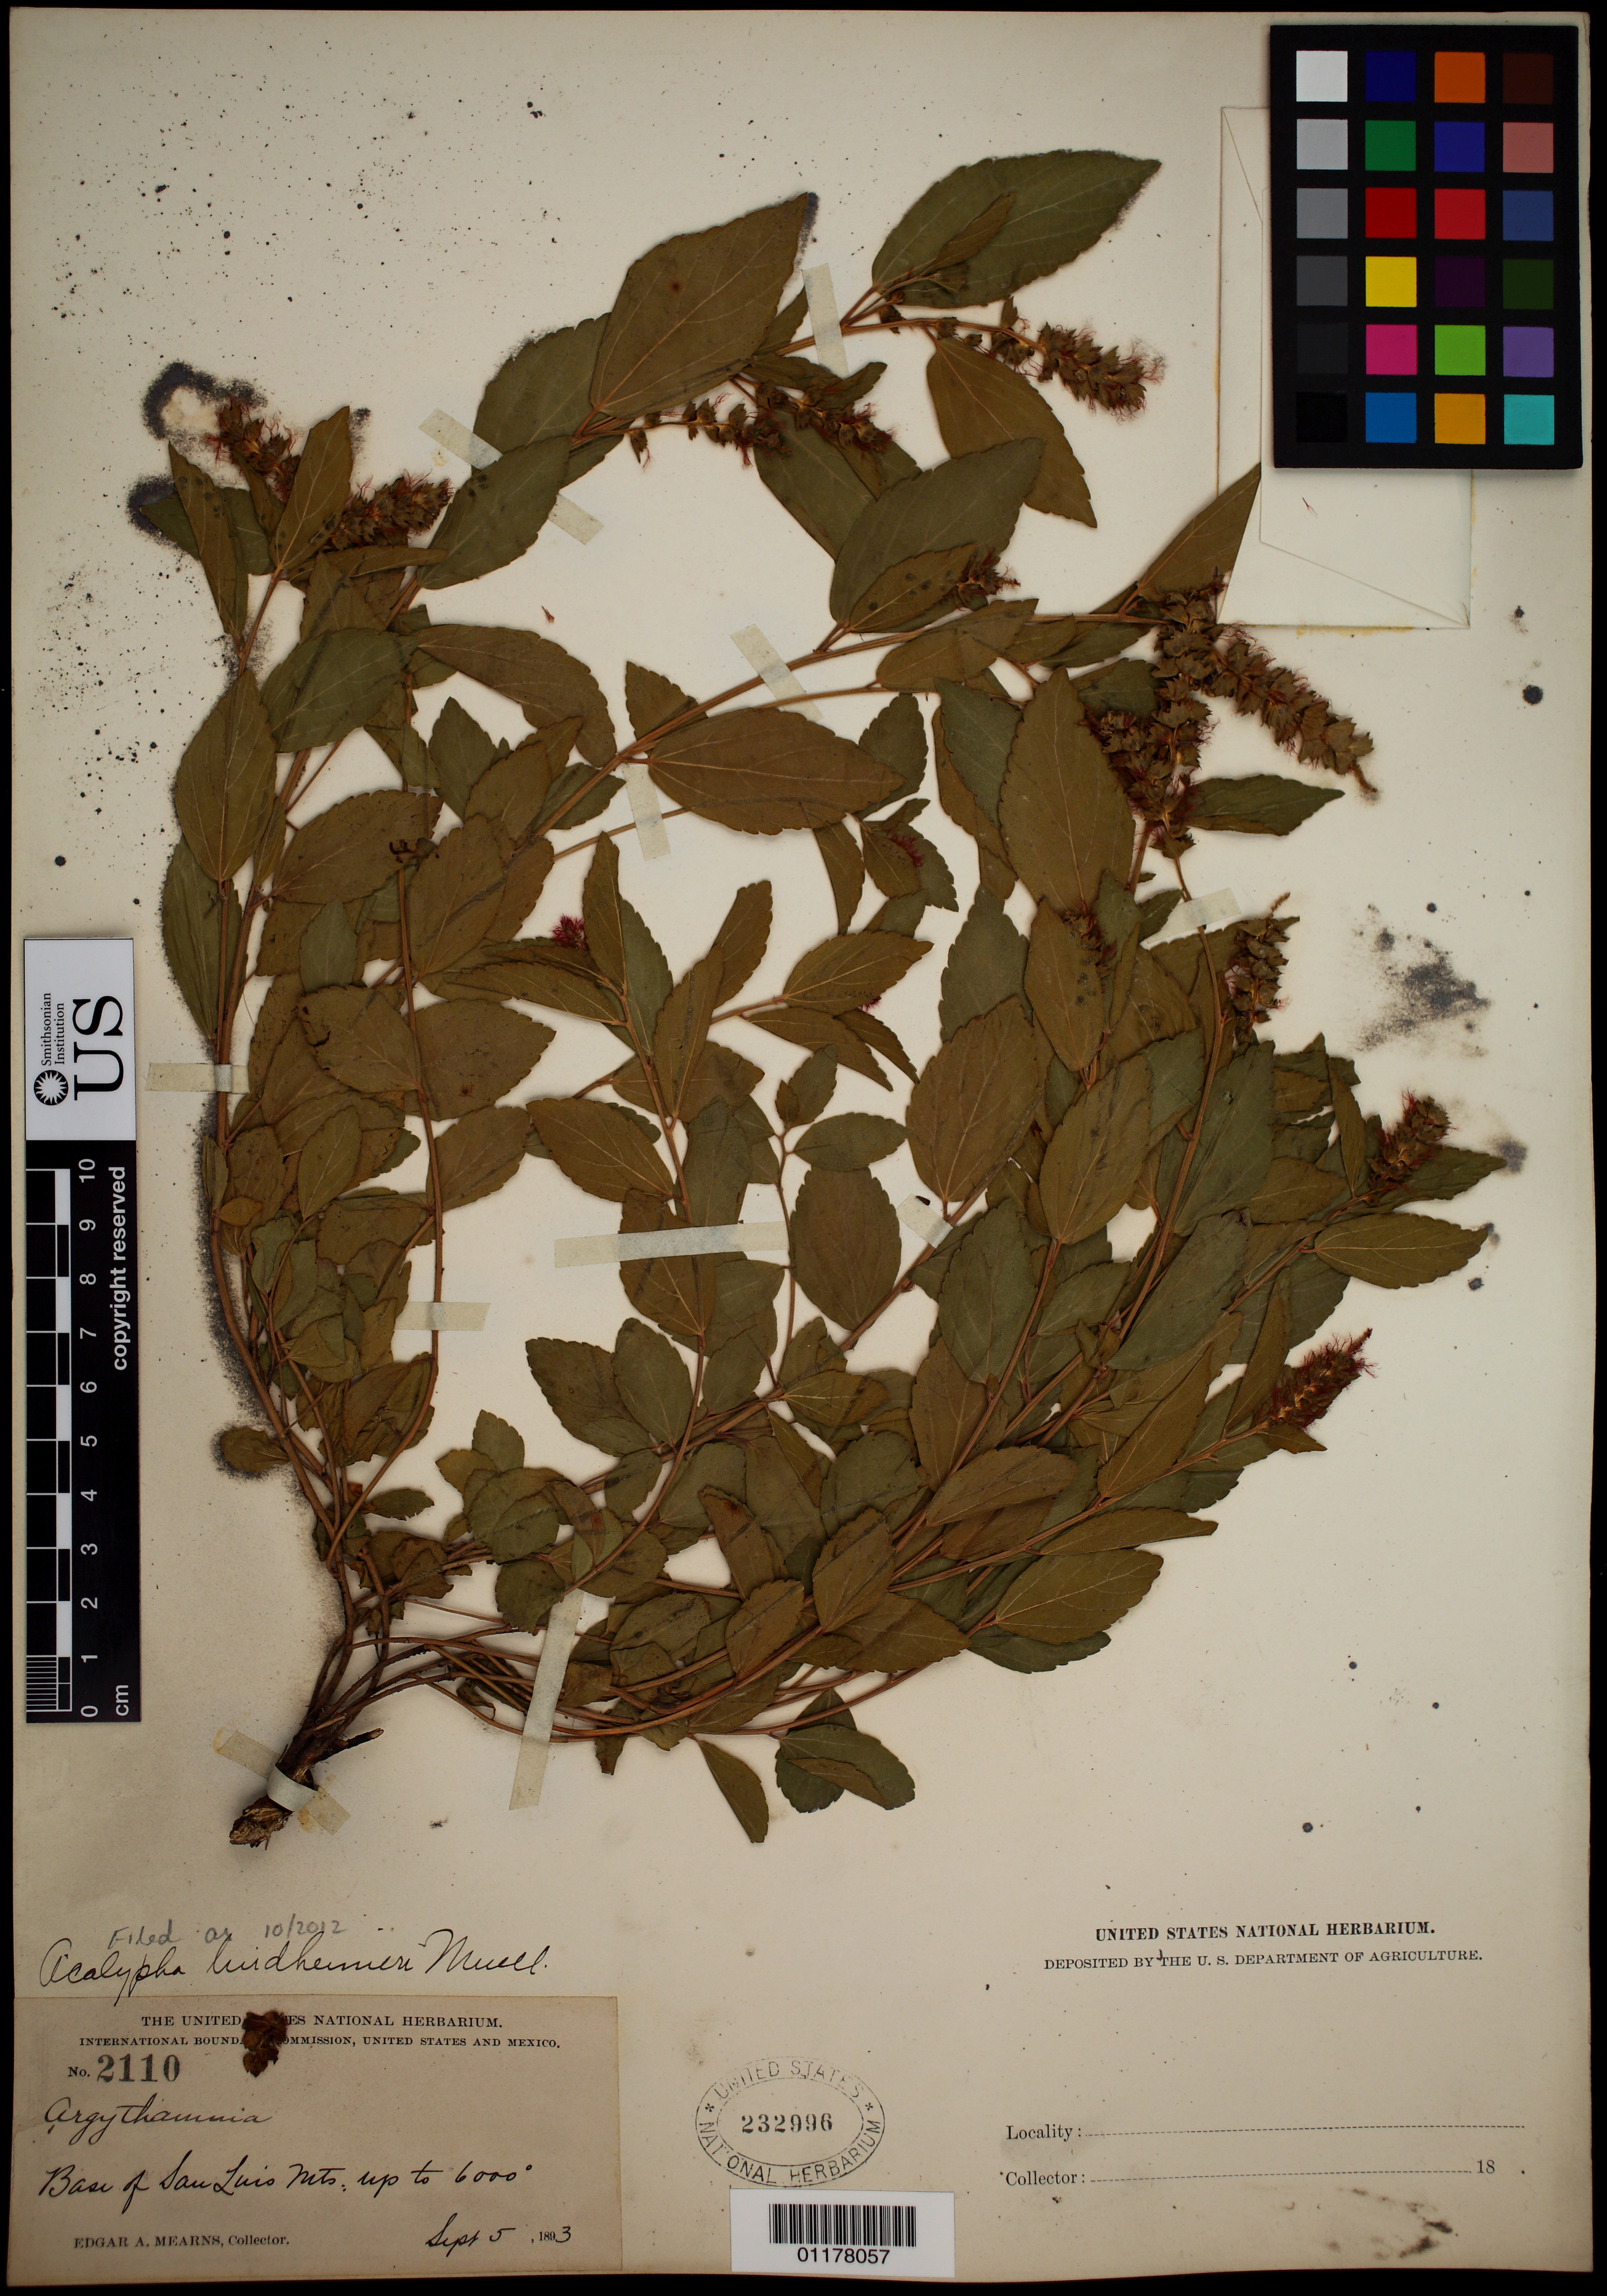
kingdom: Plantae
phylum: Tracheophyta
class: Magnoliopsida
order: Malpighiales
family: Euphorbiaceae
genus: Acalypha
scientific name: Acalypha lindheimeri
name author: Müll. Arg.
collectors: E. A. Mearns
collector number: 2110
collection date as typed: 05 Sep 1893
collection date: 1893-09-05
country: United States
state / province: Arizona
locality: Base of San Luis Mts.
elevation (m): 1829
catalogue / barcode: US 232996